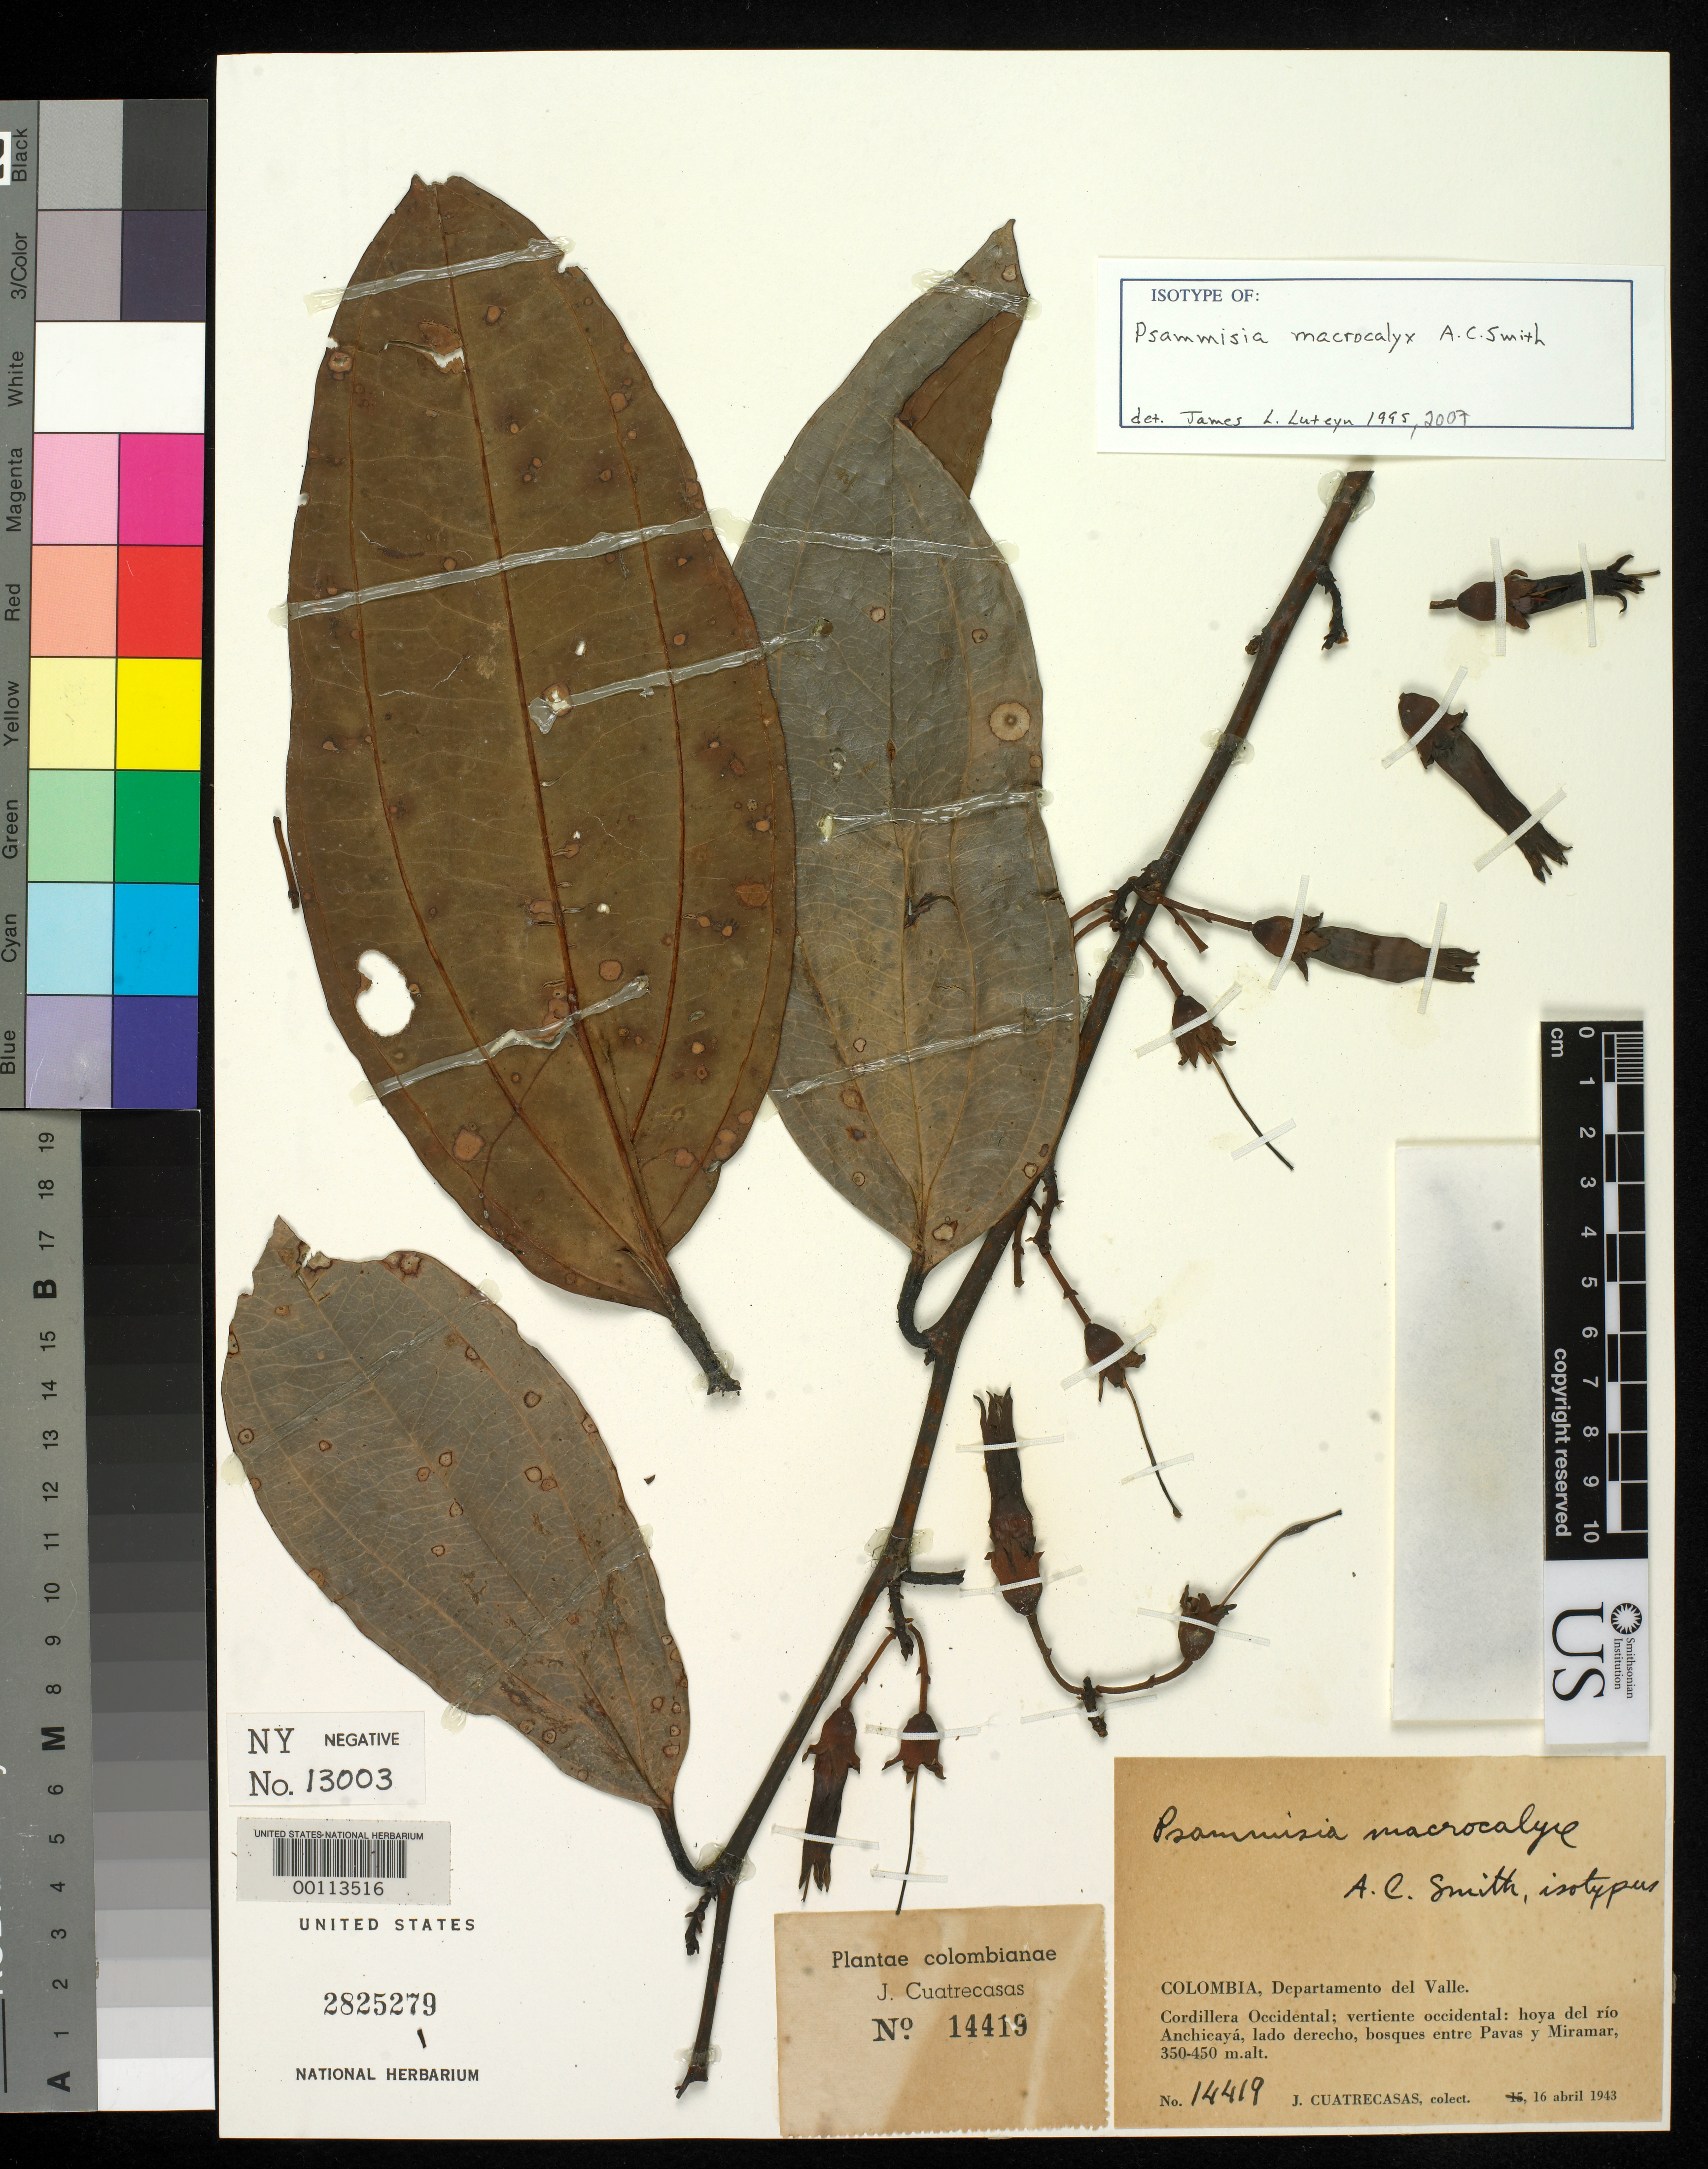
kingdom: Plantae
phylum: Tracheophyta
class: Magnoliopsida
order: Ericales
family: Ericaceae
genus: Psammisia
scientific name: Psammisia macrocalyx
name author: A.C. Sm.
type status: Isotype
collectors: J. Cuatrecasas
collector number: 14419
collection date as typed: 16 Apr 1943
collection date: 1943-04-16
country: Colombia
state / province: Valle del Cauca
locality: Hoya del Rio Anchicaya, between Pavas and Miramar.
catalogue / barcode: US 2825279